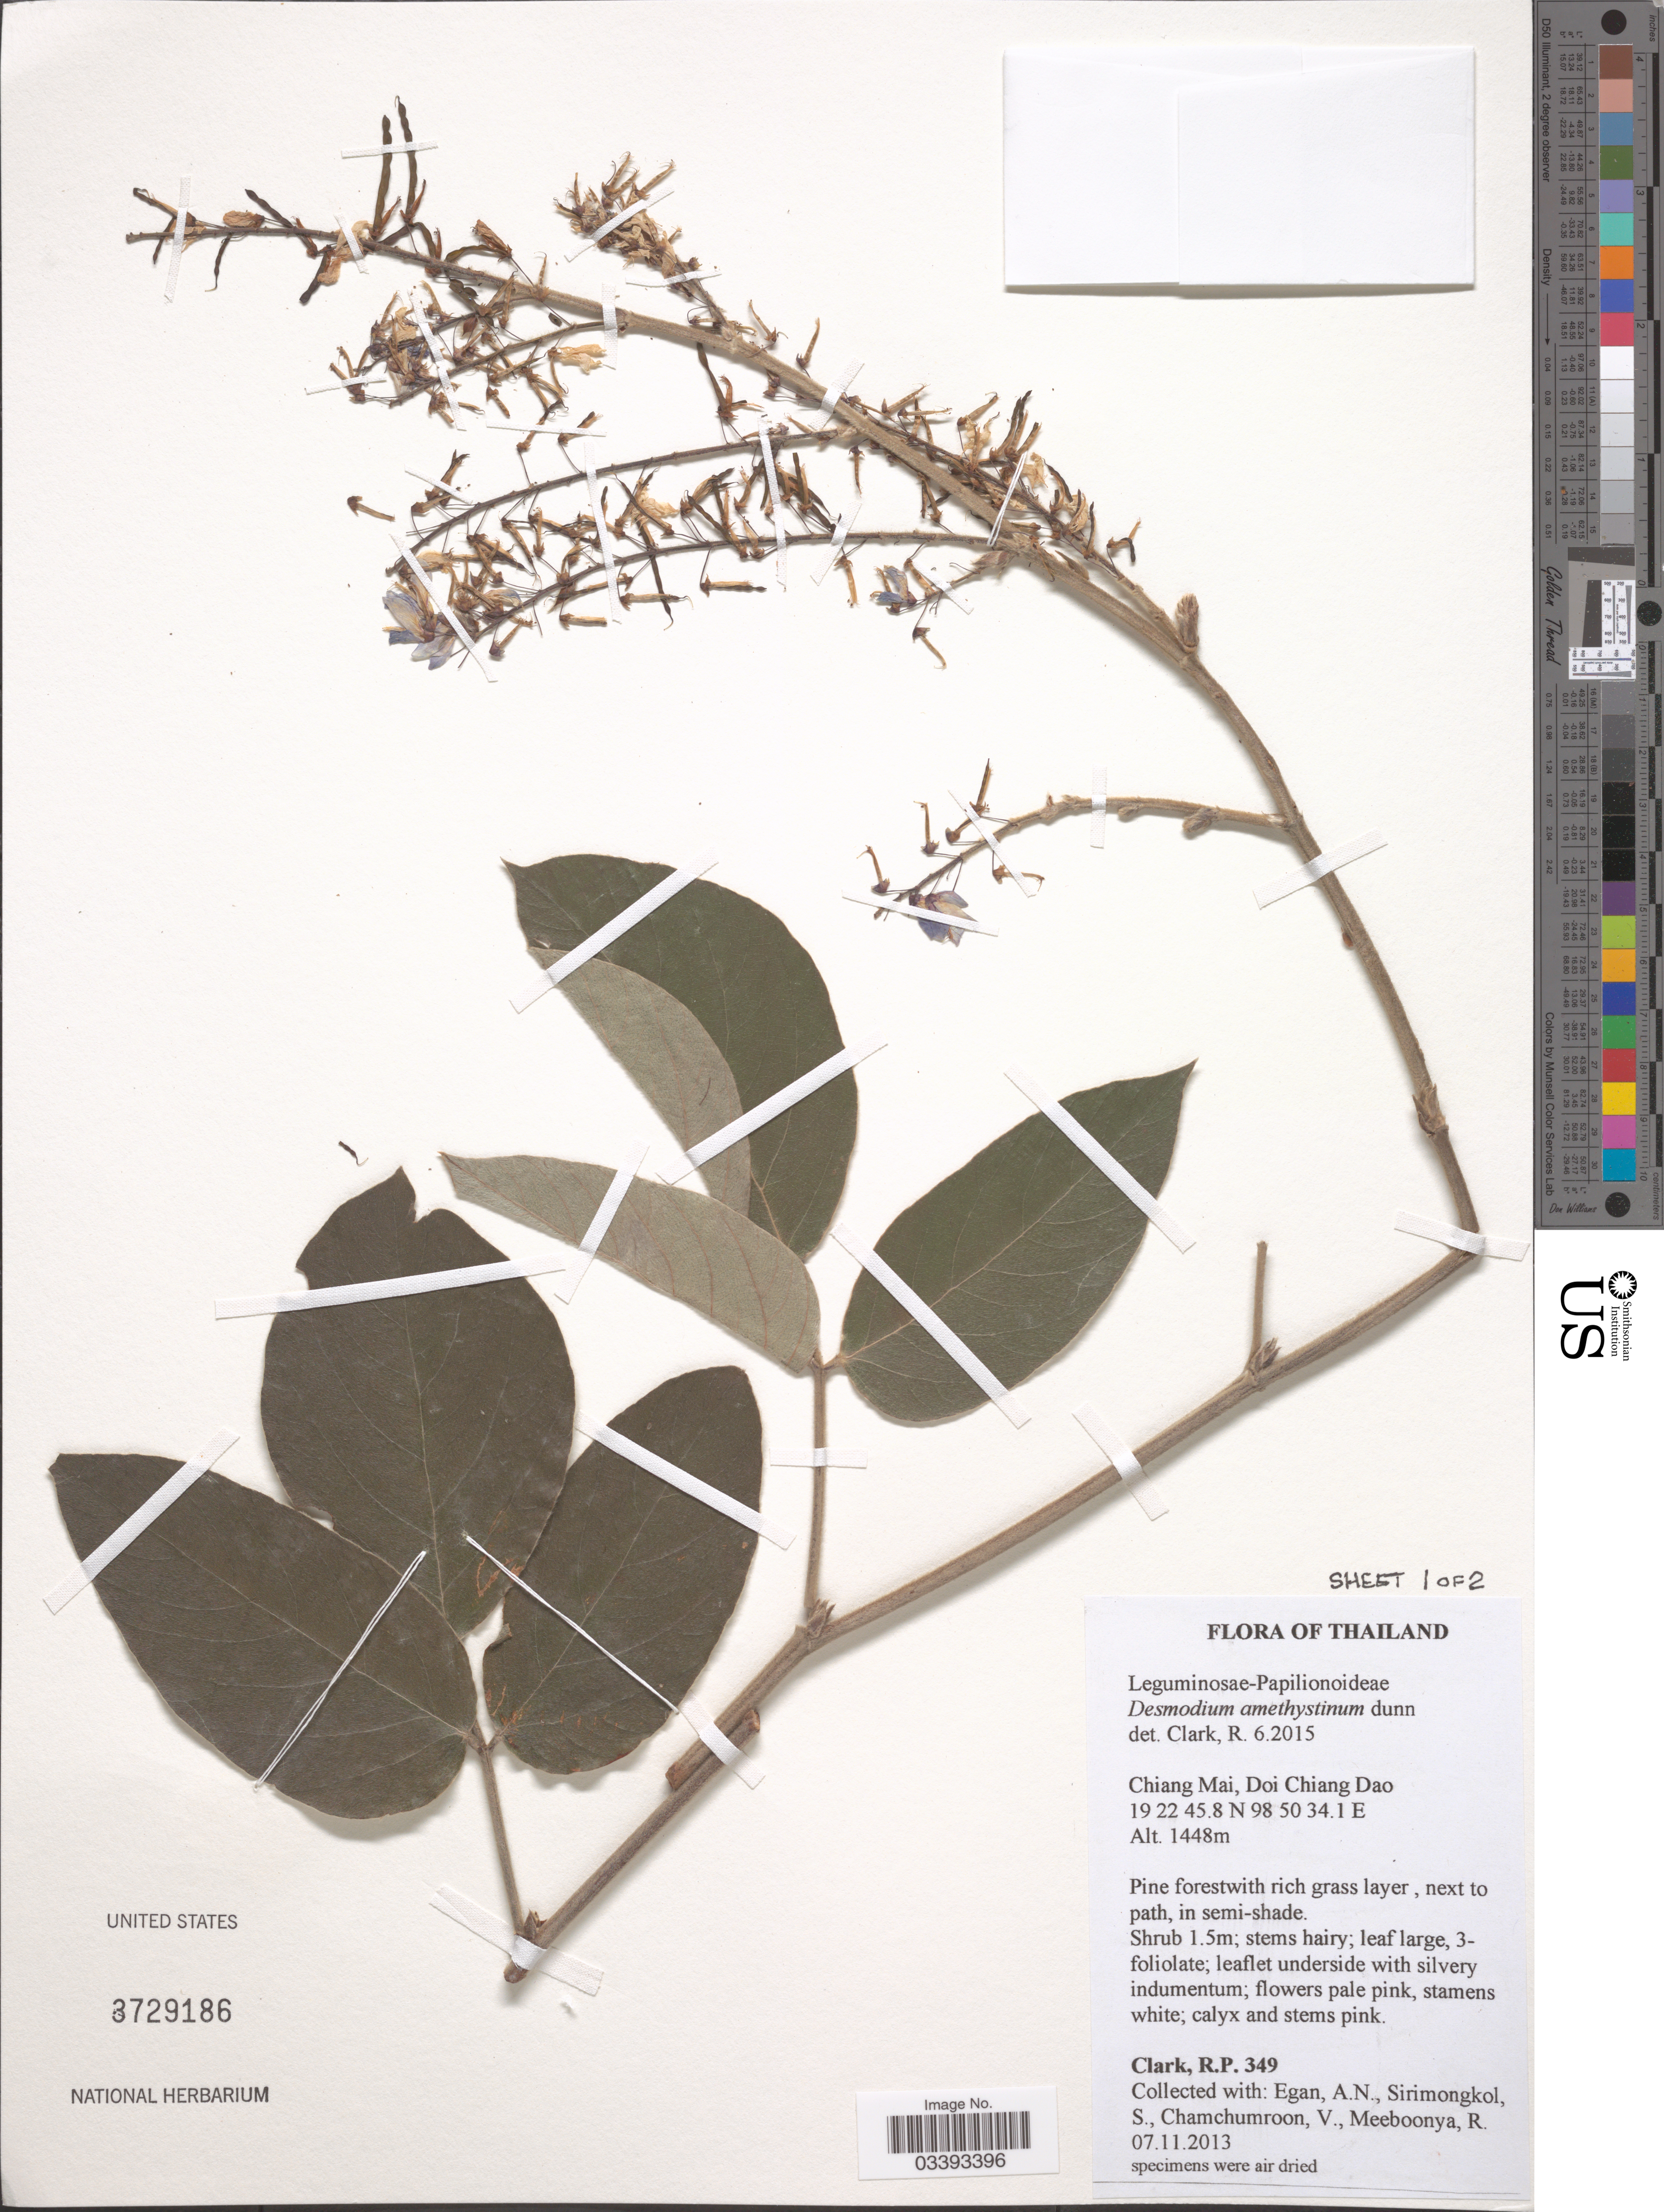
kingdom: Plantae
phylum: Tracheophyta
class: Magnoliopsida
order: Fabales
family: Fabaceae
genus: Ototropis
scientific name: Ototropis amethystina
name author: (Dunn) H. Ohashi & K. Ohashi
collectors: R. P. Clark, A. N. Egan, S. Sirimongkol, V. Chamchumroon & R. Meeboonya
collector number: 349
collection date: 2013-11-07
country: Thailand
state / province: Chiang Mai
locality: Doi Chiang Dao.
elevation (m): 1448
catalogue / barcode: US 3729186